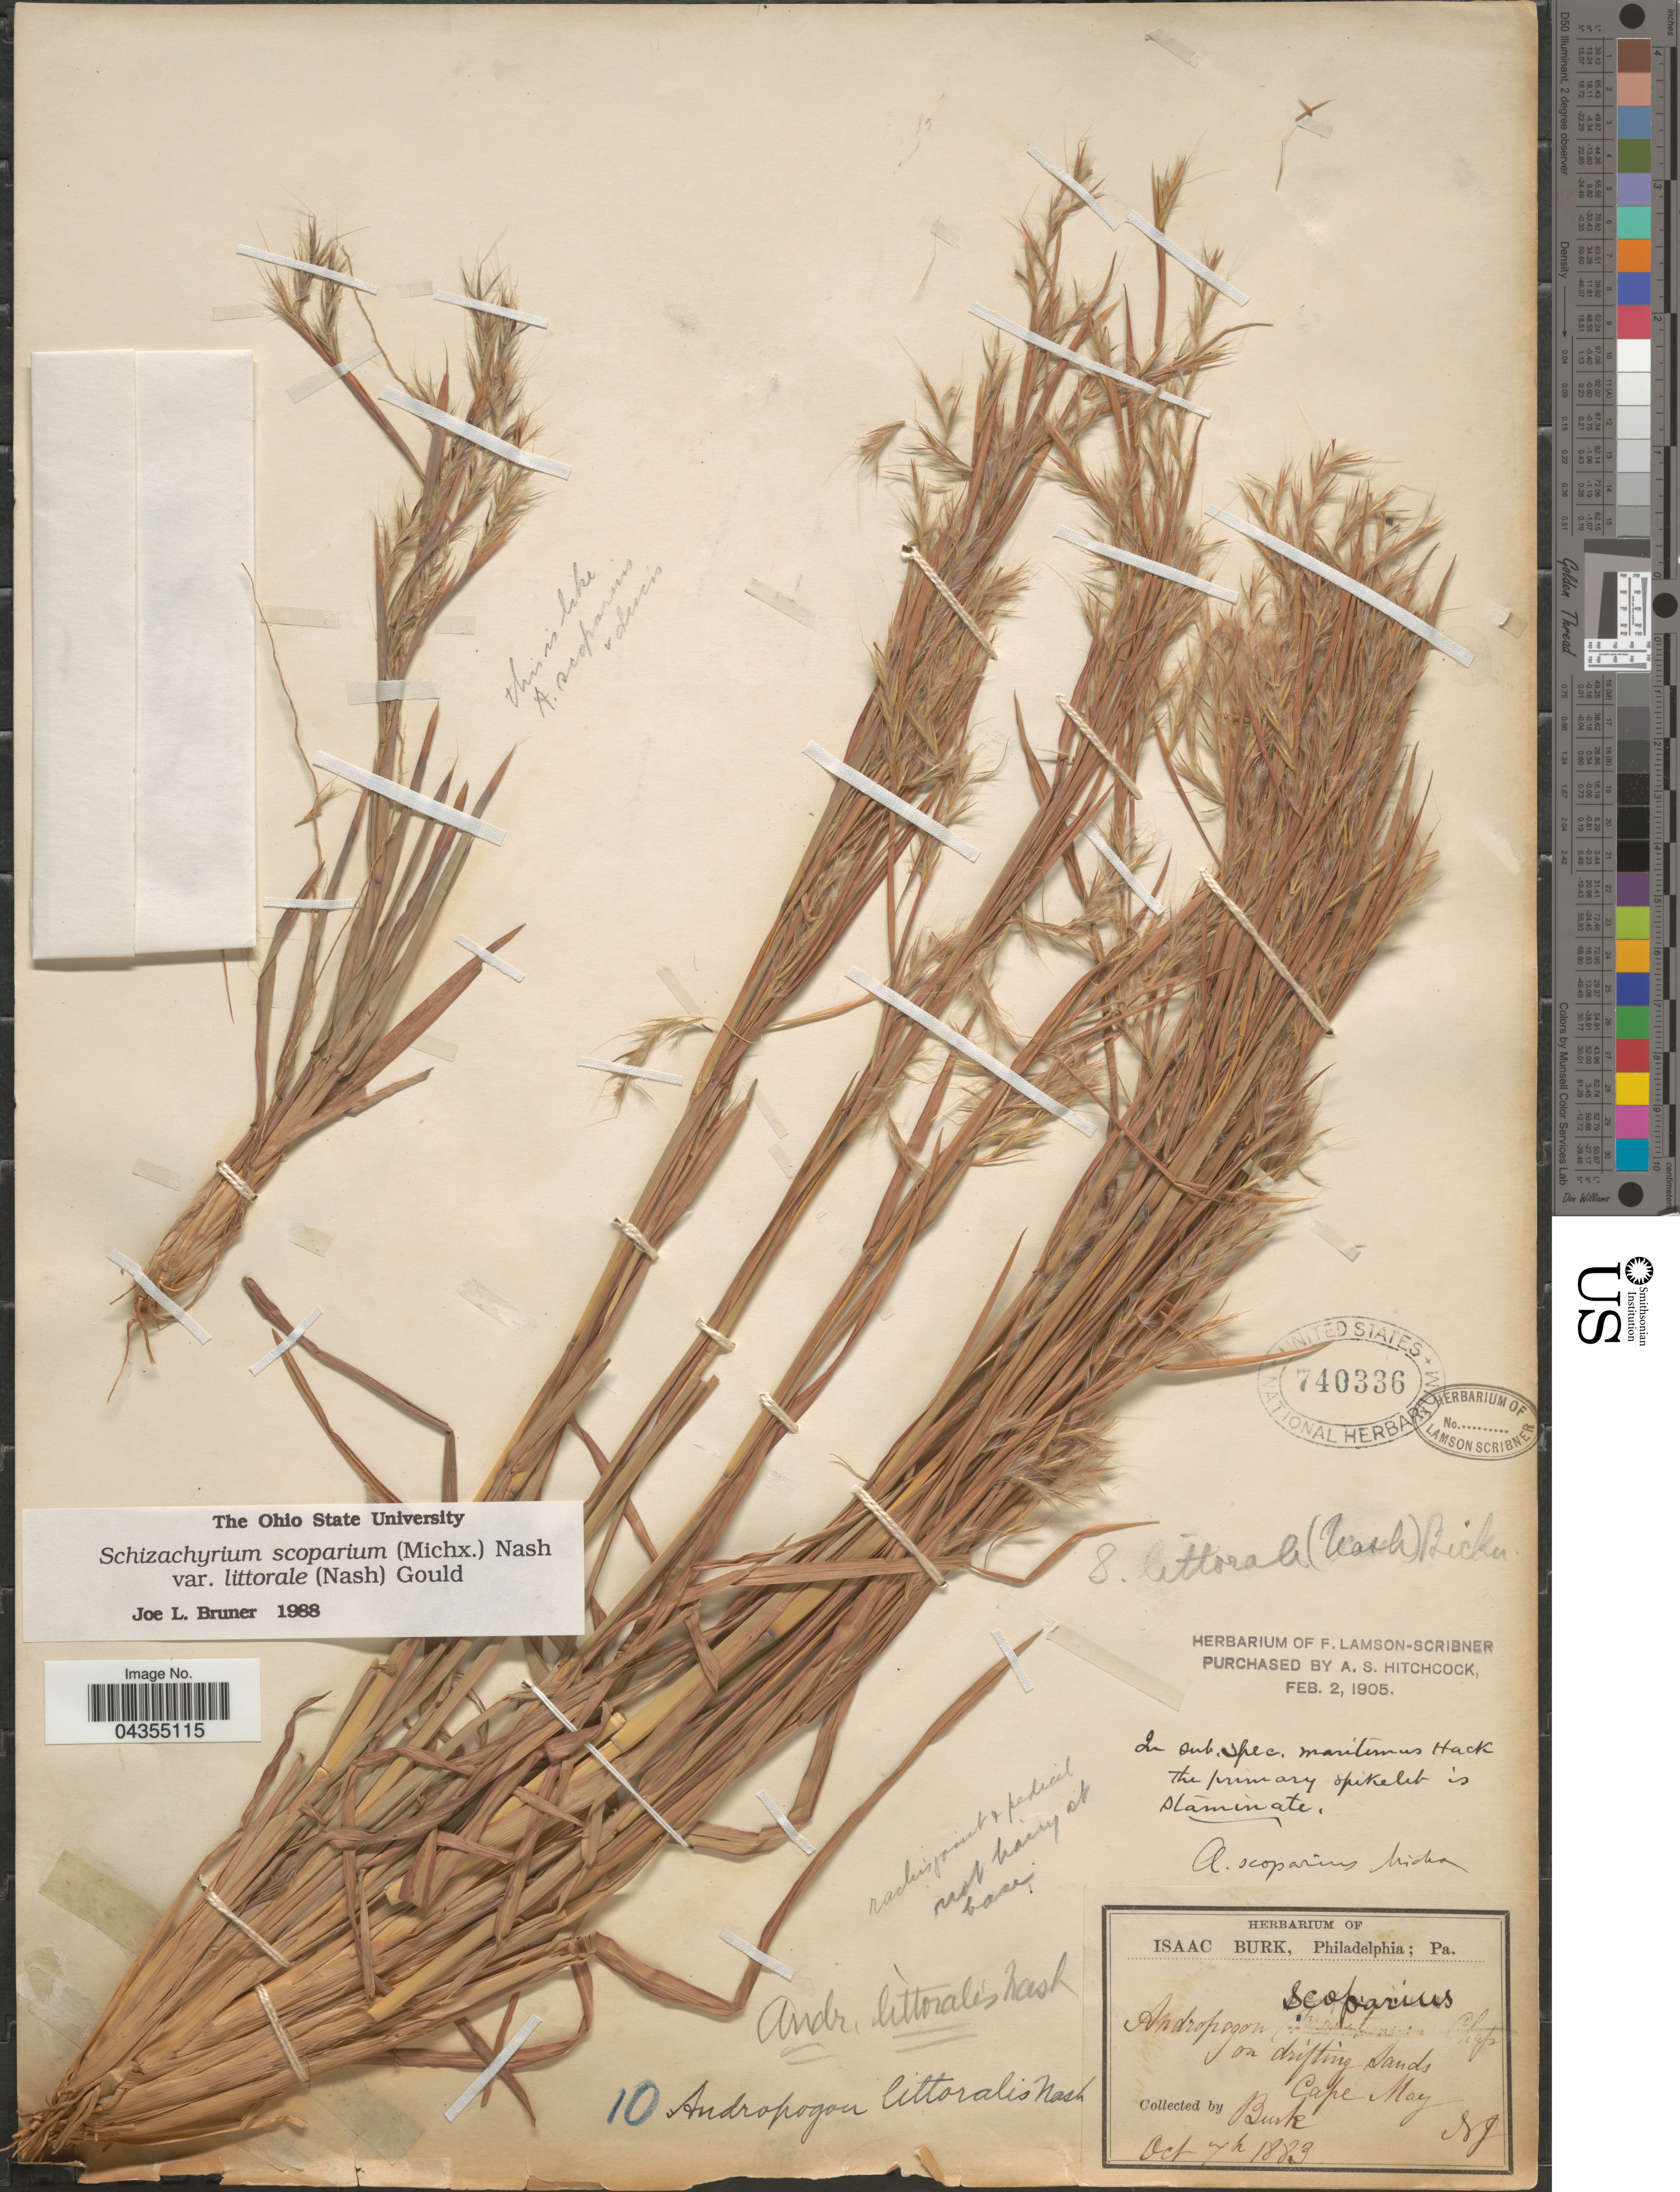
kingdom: Plantae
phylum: Tracheophyta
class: Liliopsida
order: Poales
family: Poaceae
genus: Schizachyrium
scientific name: Schizachyrium scoparium var. littorale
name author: (Nash) Gould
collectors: Burk.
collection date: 1883-10-07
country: United States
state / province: New Jersey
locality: On drifting sands. Cape May.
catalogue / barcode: US 740336